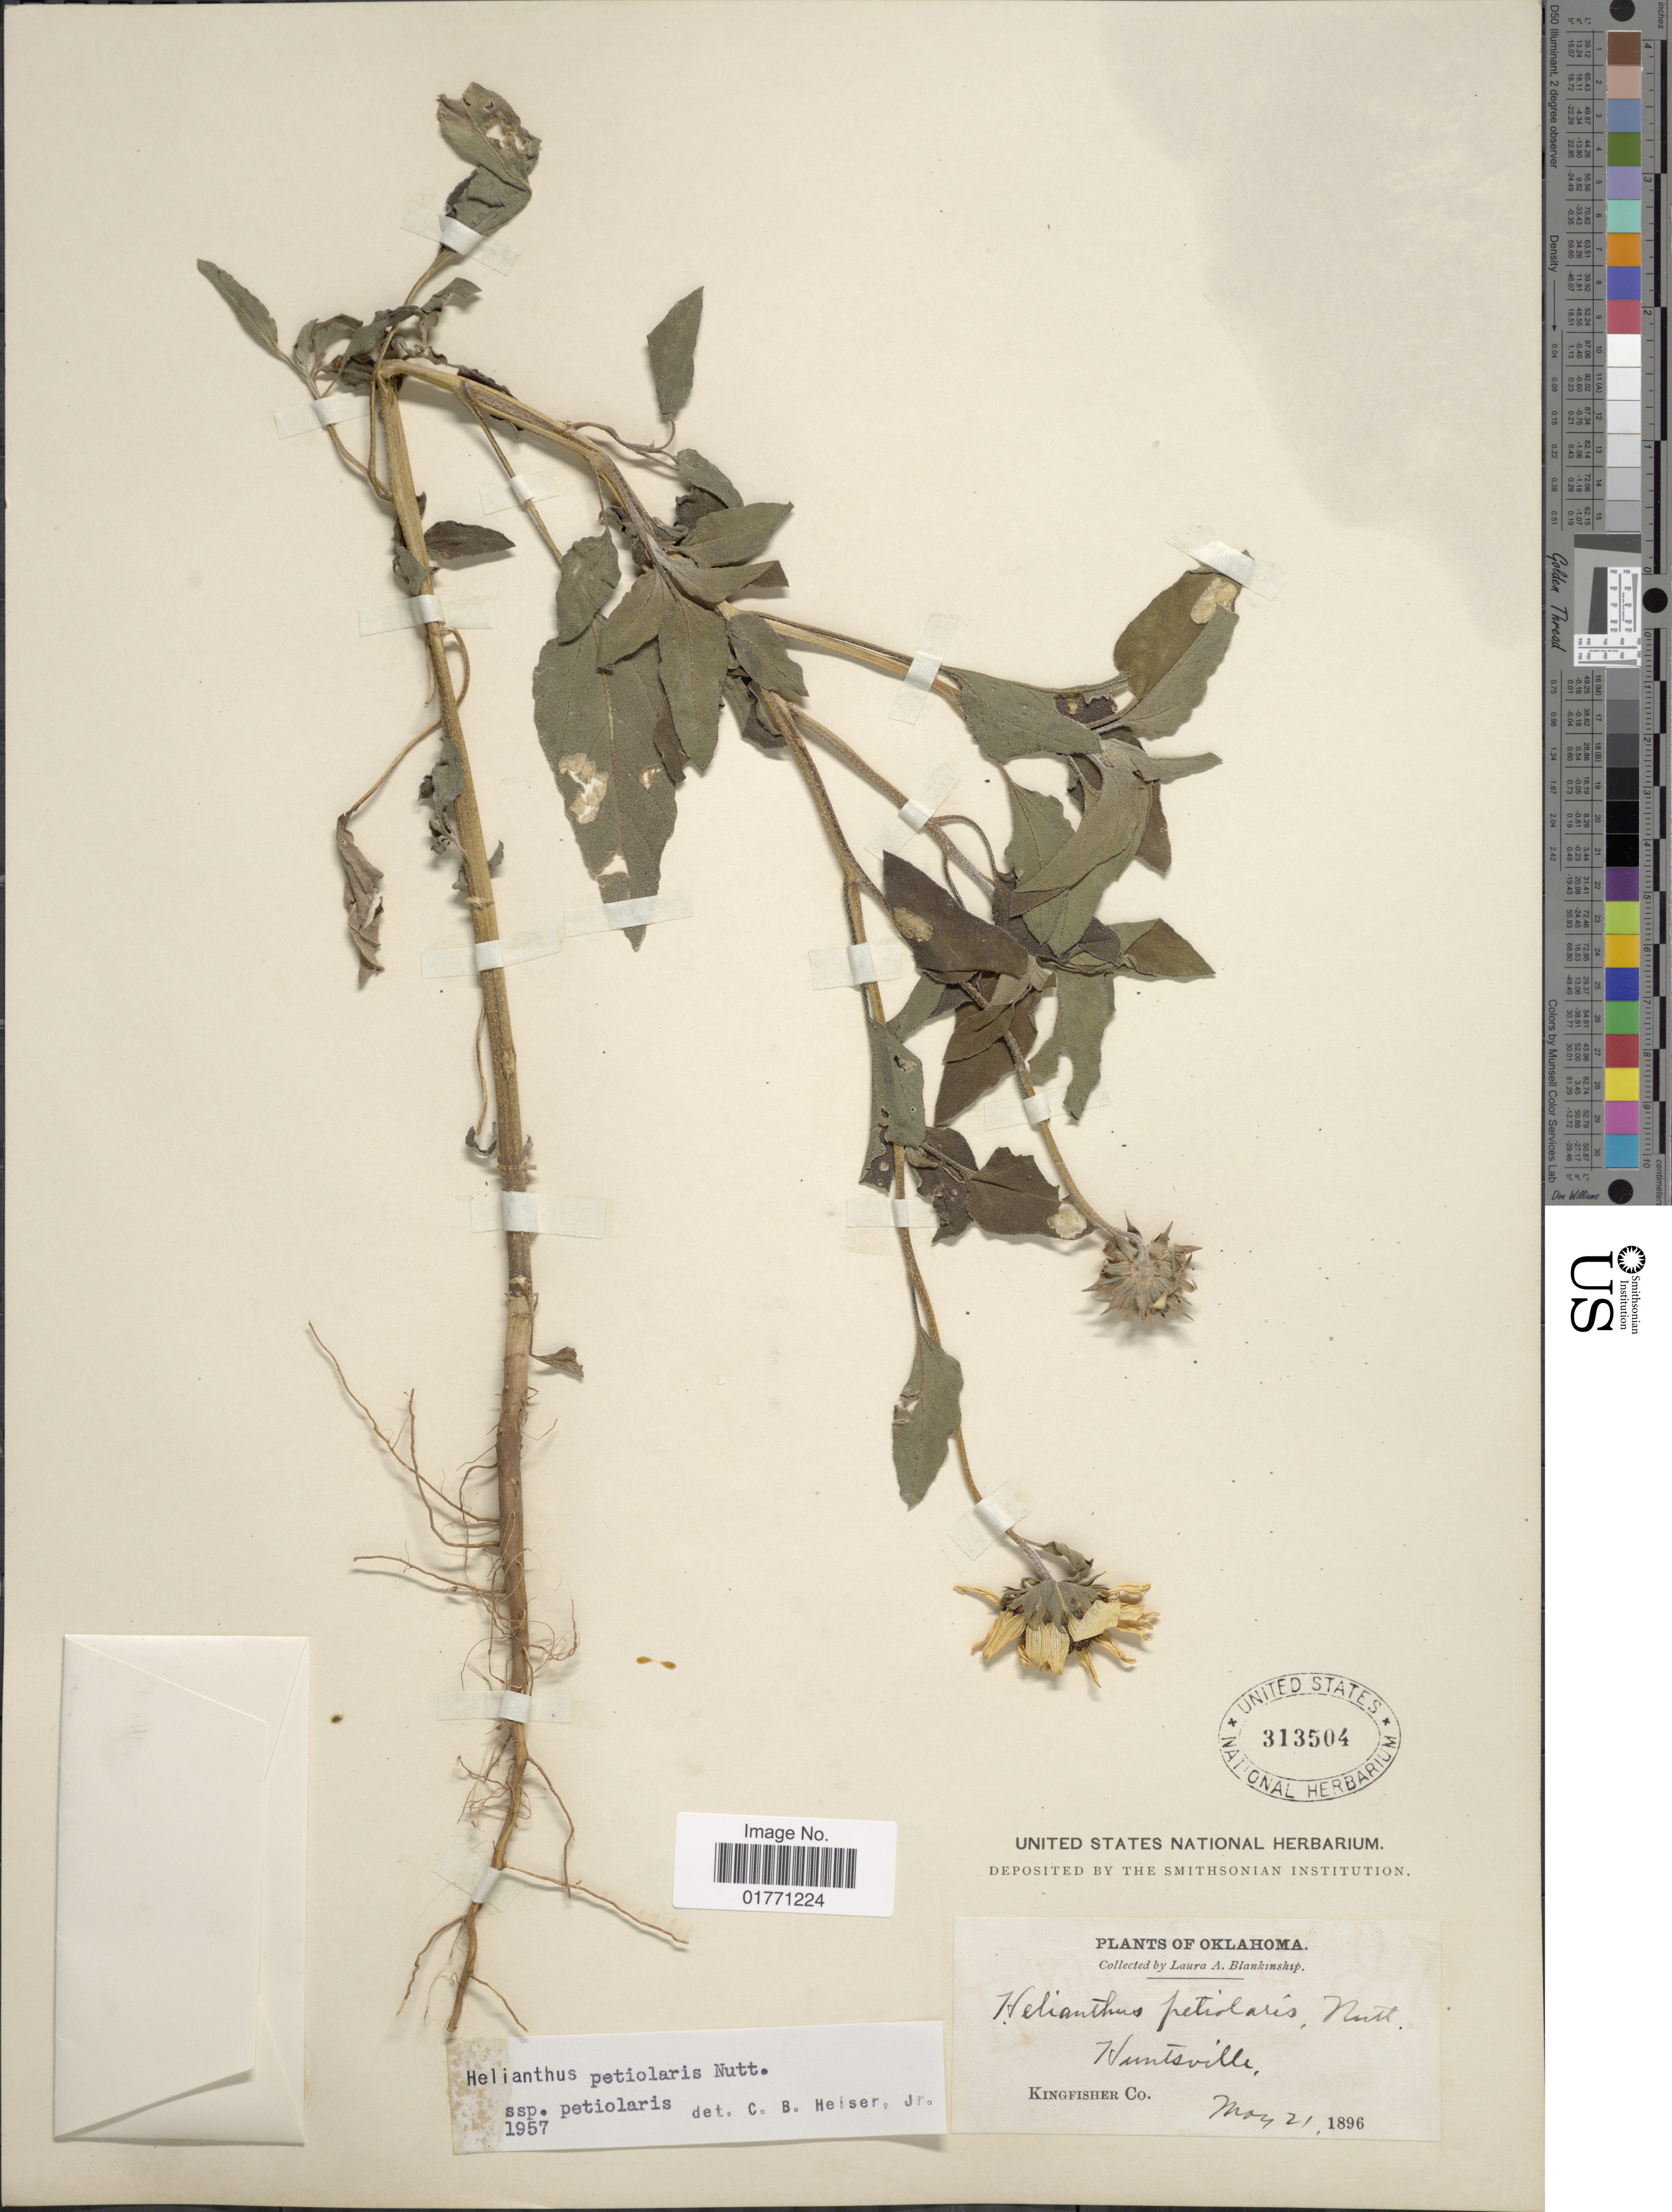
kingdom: Plantae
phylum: Tracheophyta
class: Magnoliopsida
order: Asterales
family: Asteraceae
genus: Helianthus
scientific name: Helianthus petiolaris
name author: Nutt.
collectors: L. A. Blankinship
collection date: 1896-05-21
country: United States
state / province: Oklahoma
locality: Huntsville.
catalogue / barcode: US 313504